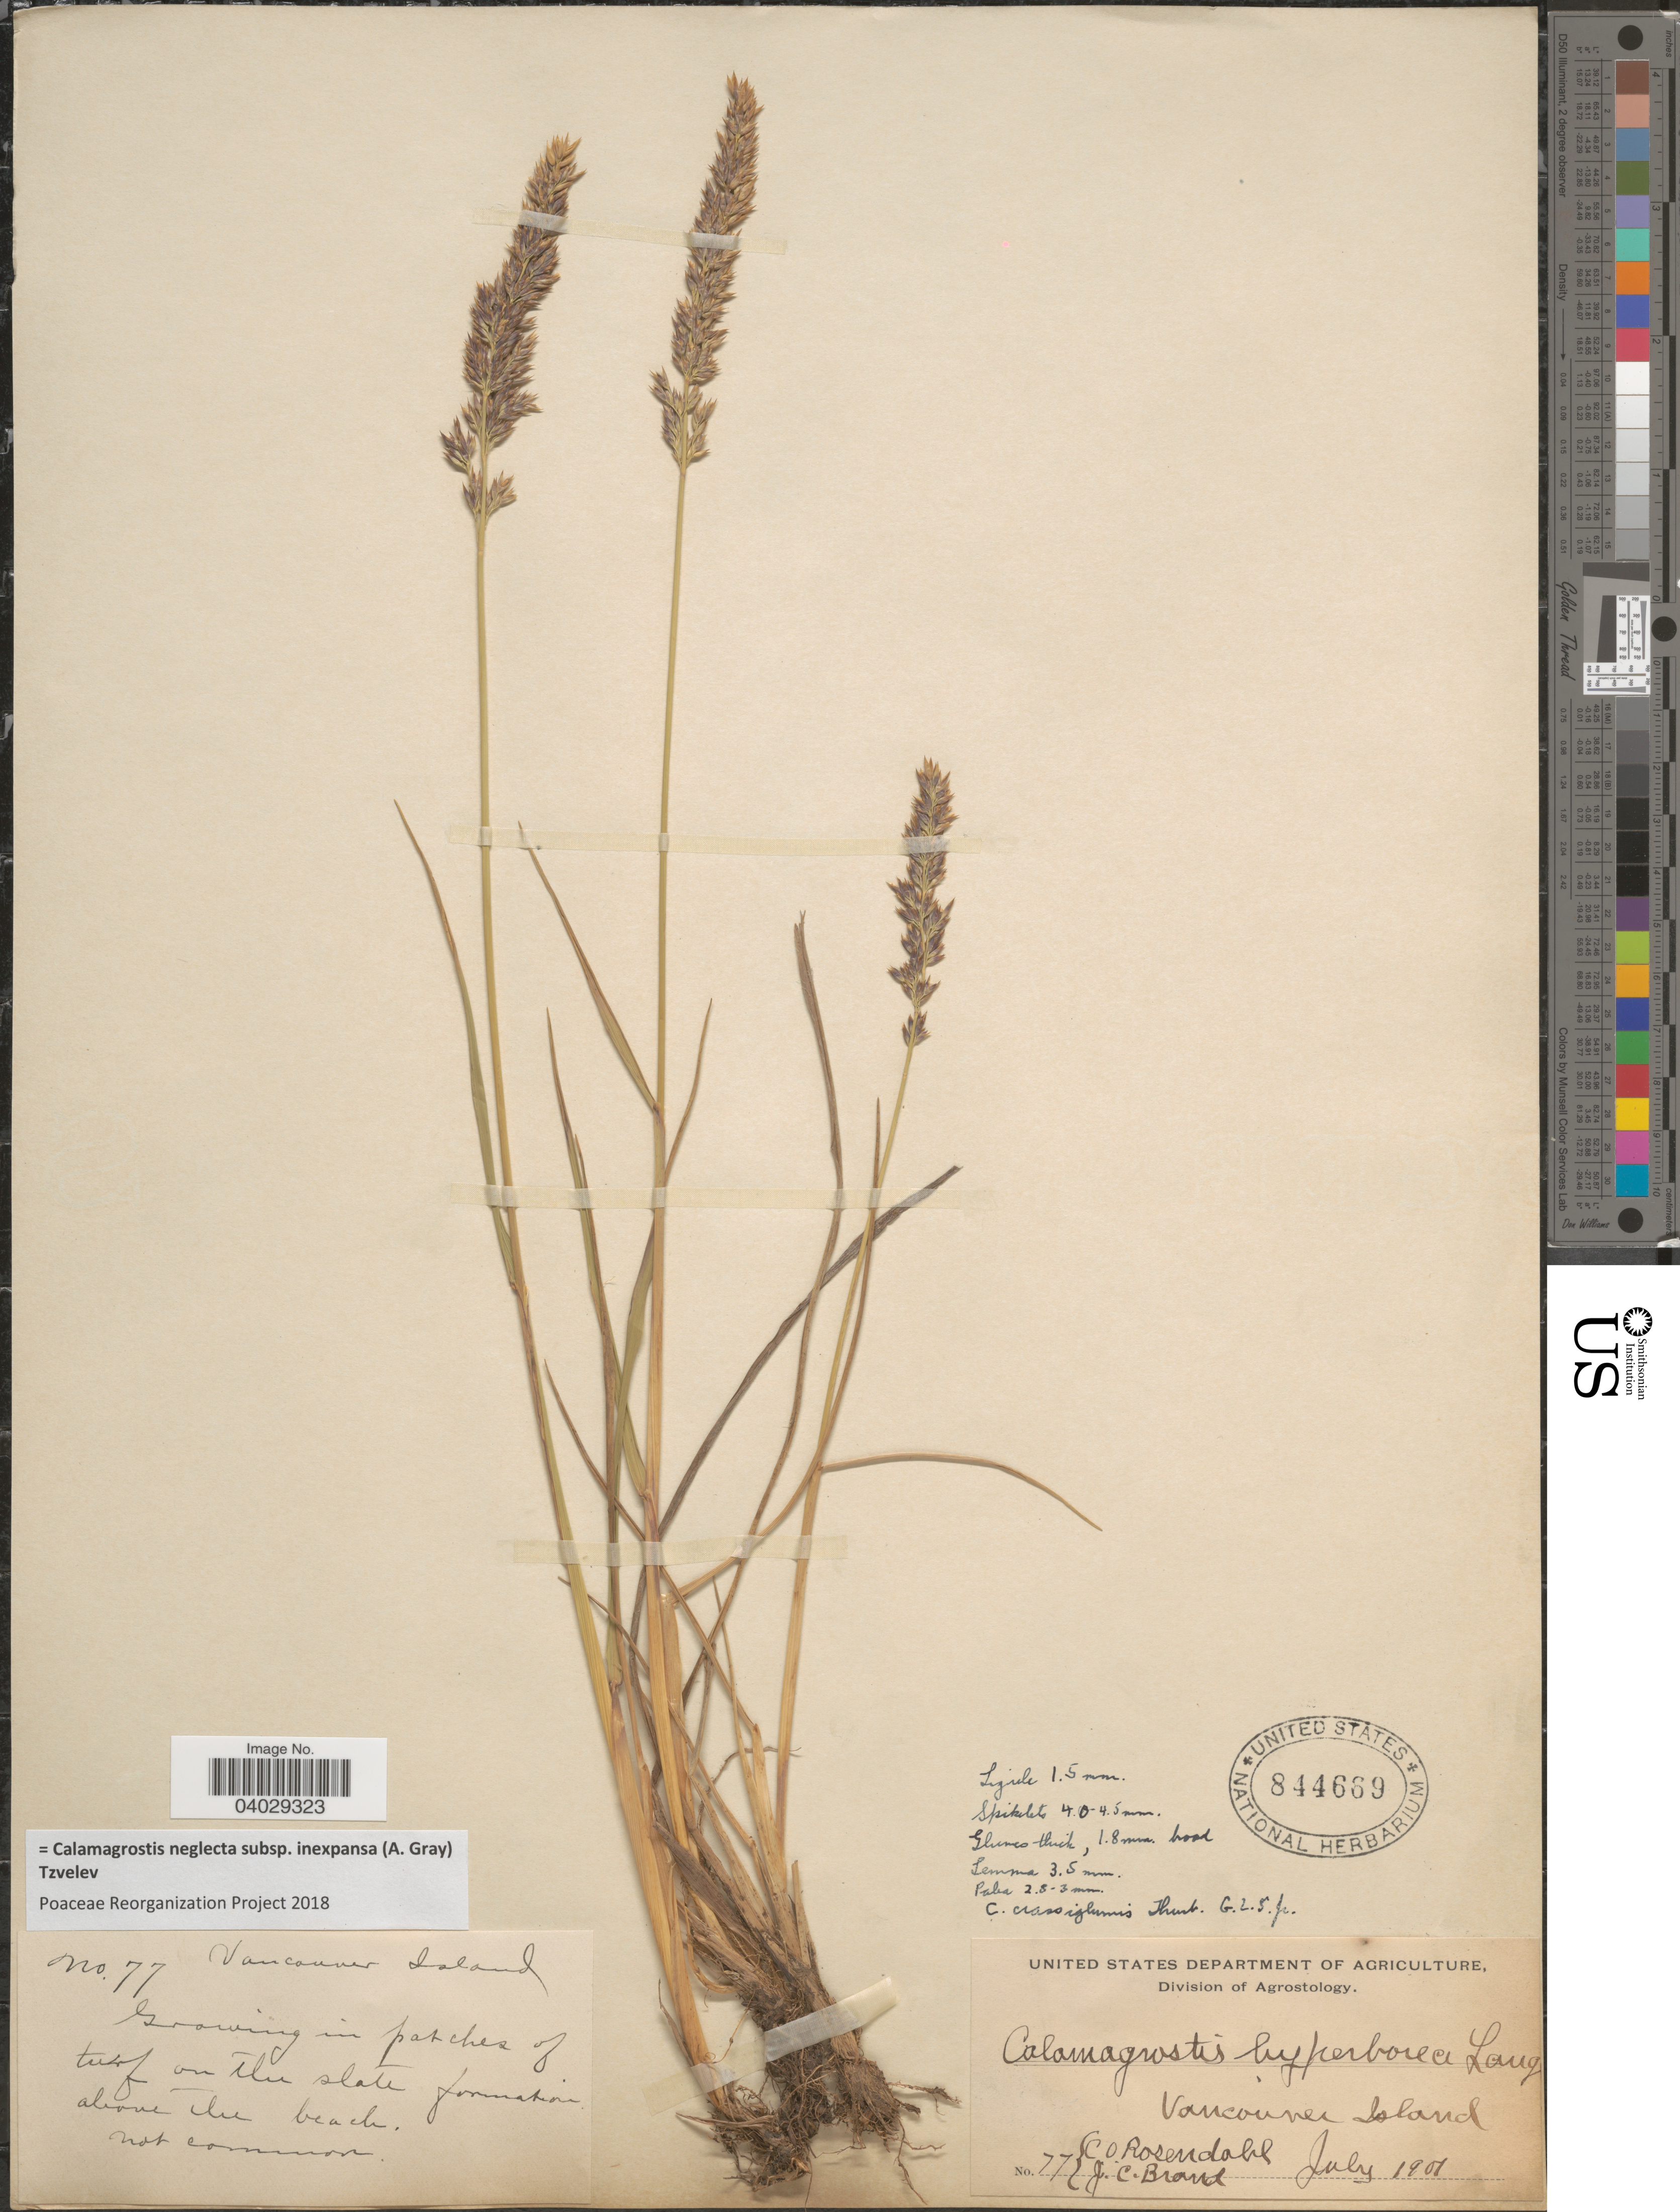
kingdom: Plantae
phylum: Tracheophyta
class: Liliopsida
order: Poales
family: Poaceae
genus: Calamagrostis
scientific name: Calamagrostis neglecta subsp. inexpansa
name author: (A. Gray) Tzvelev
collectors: C. O. Rosendahl & J. Brand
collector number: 77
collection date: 1901-07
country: Canada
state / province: British Columbia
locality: Vancouver Island.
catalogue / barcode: US 844669